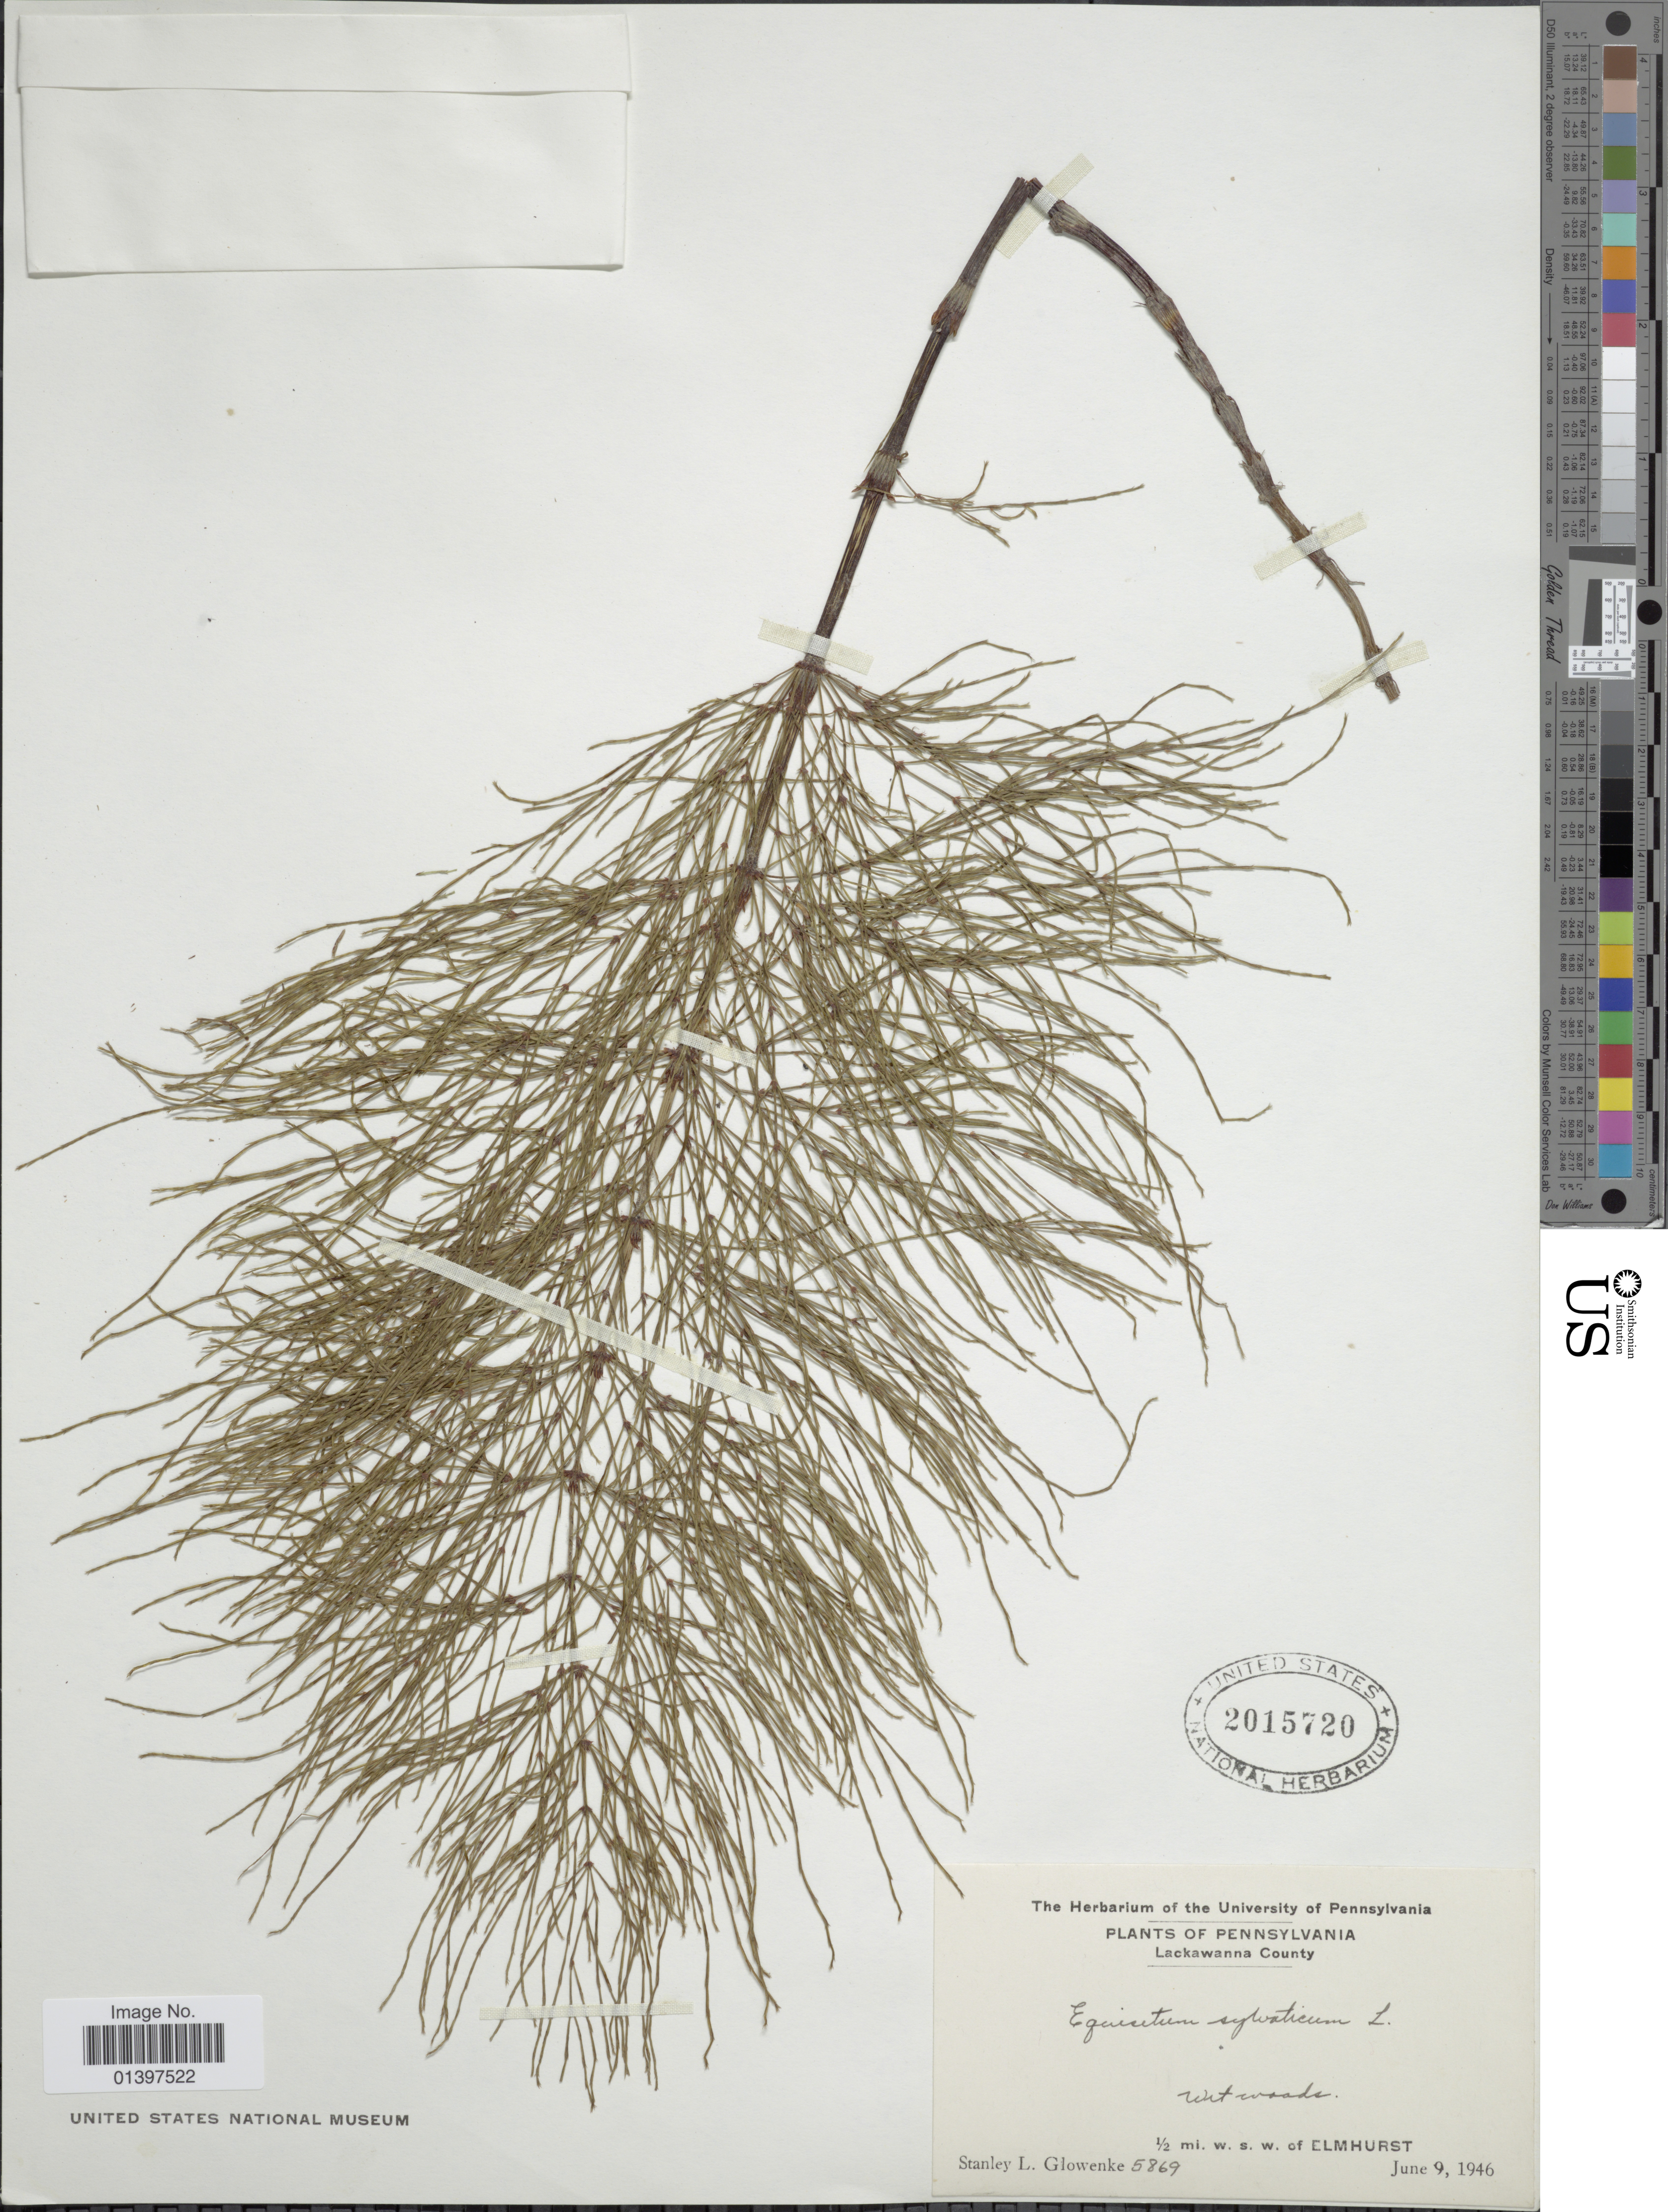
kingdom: Plantae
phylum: Tracheophyta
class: Polypodiopsida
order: Equisetales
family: Equisetaceae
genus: Equisetum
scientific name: Equisetum sylvaticum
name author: L.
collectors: S. Glowenke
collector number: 5869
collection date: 1946-06-09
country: United States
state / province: Pennsylvania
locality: Lackawanna County, Wit woods. 1/2 mi. w.s.w. of Elmhurst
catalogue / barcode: US 2015720